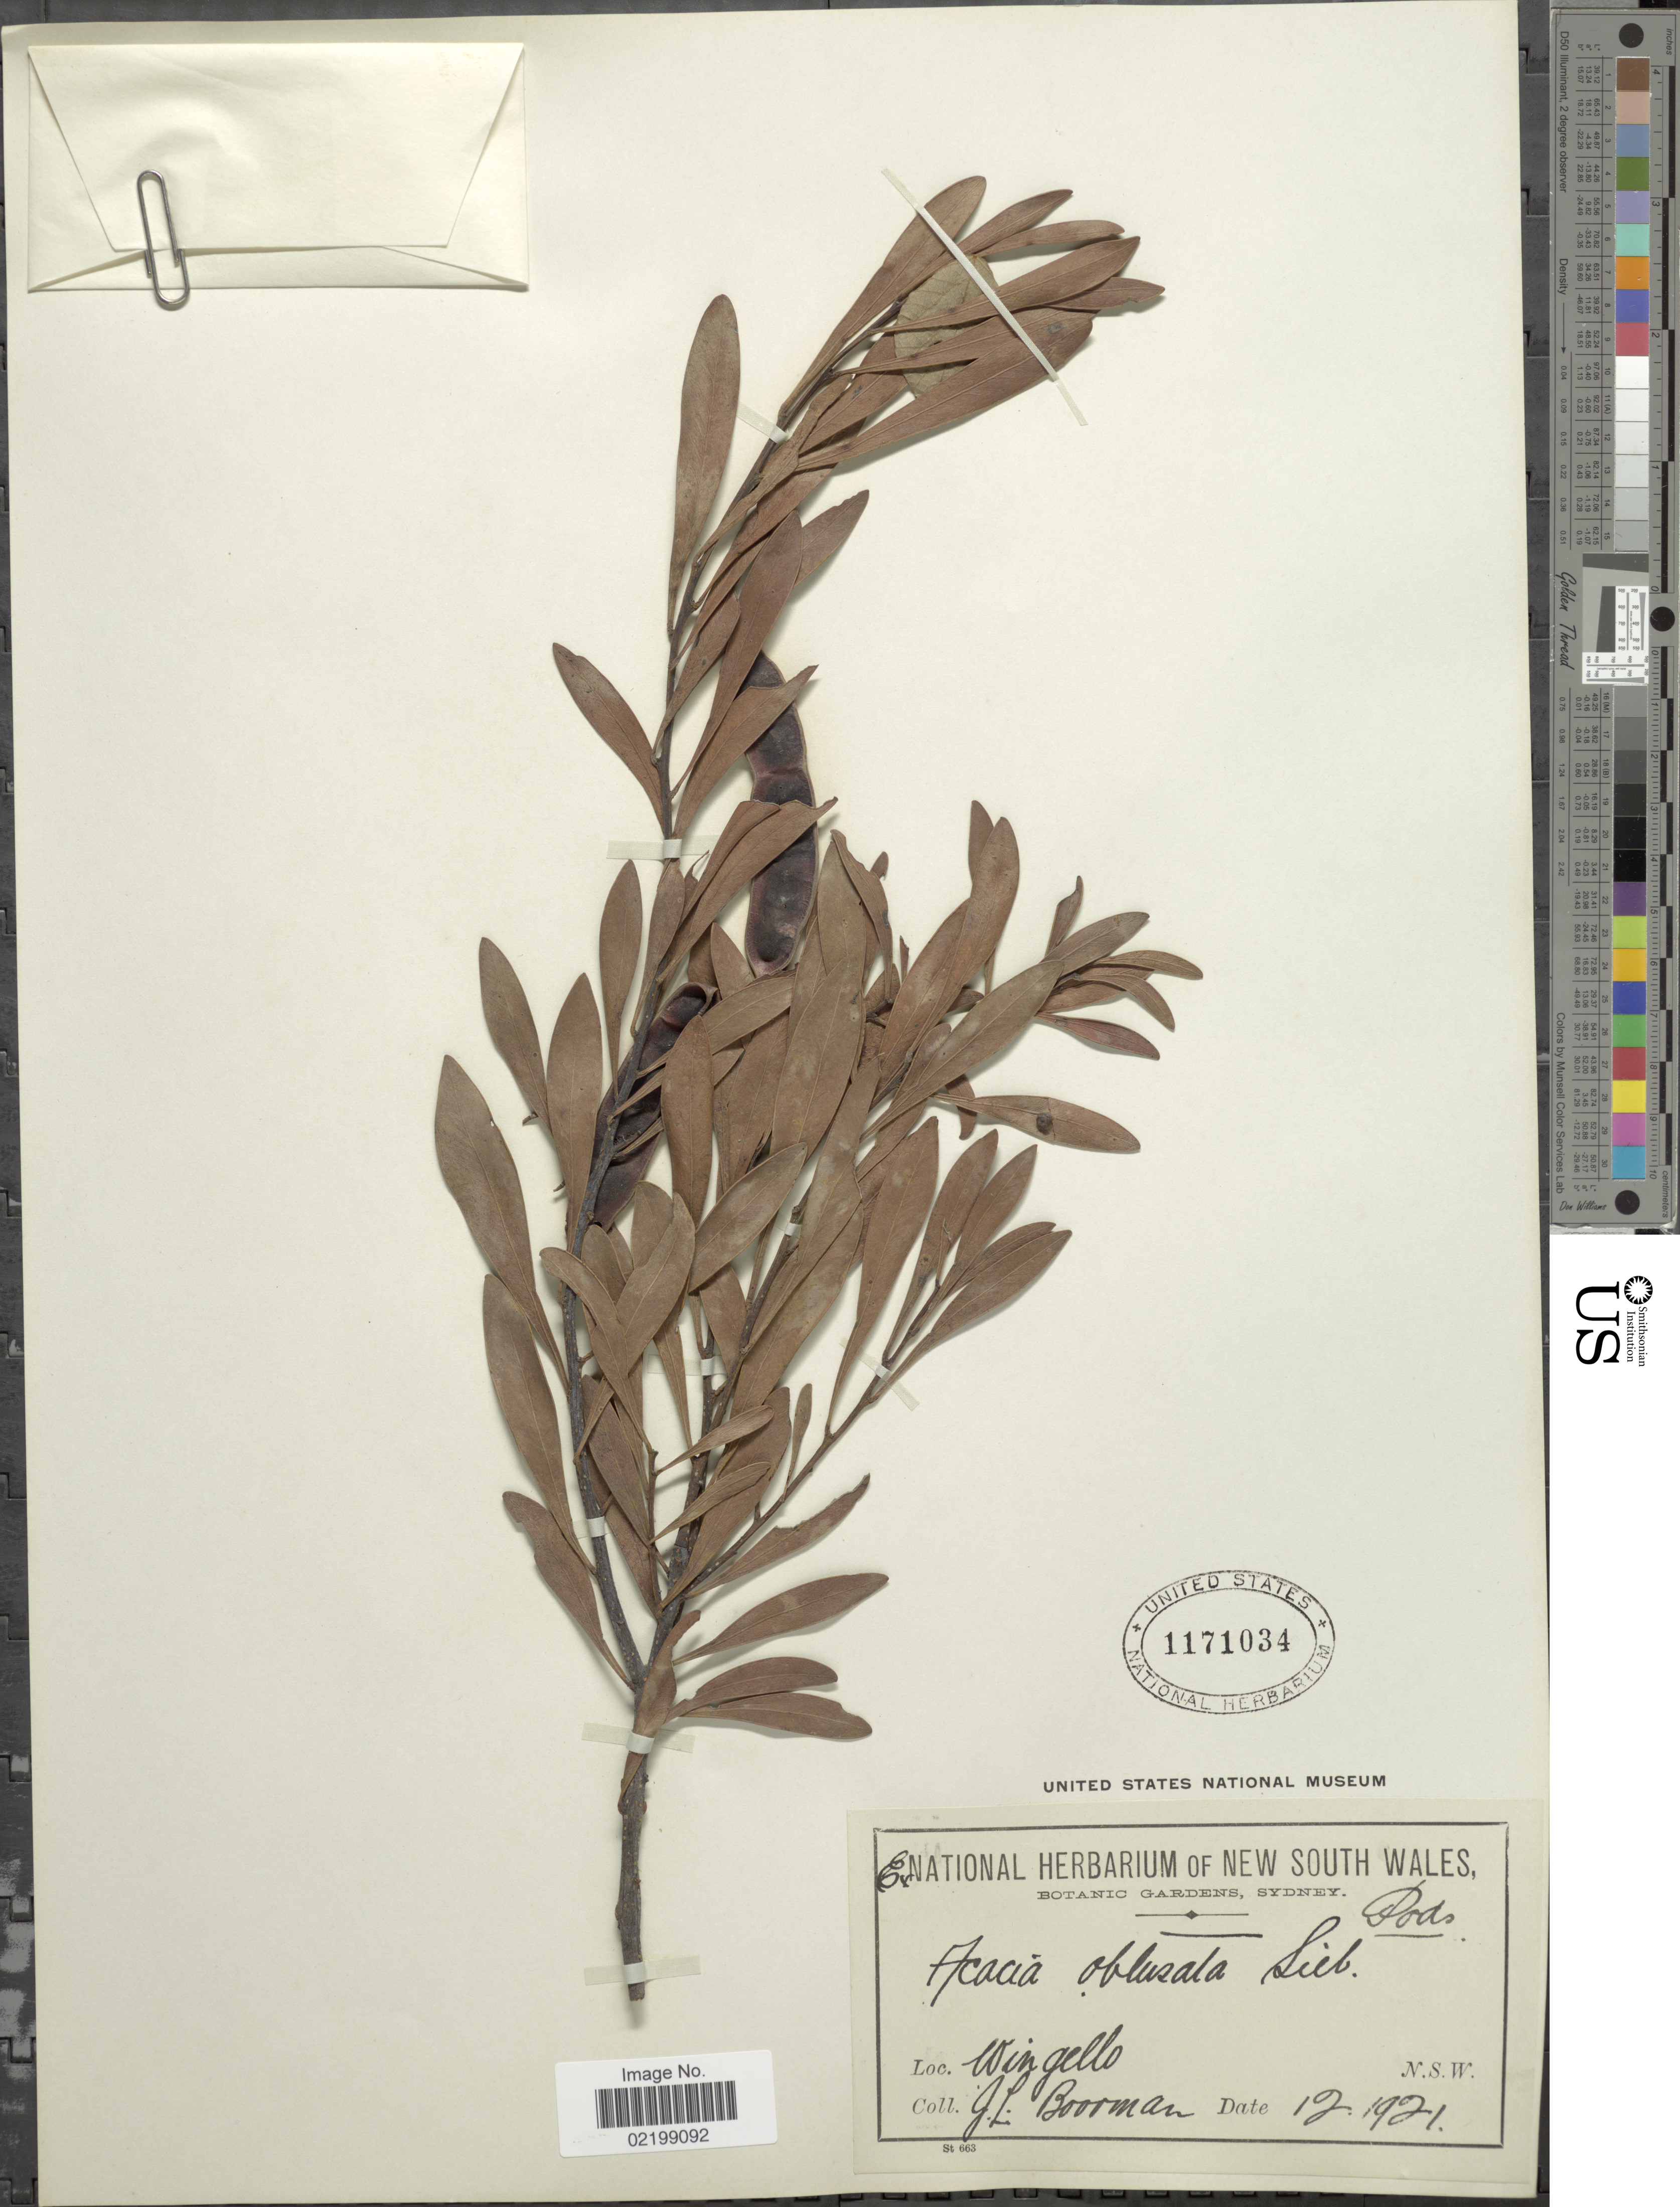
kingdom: Plantae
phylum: Tracheophyta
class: Magnoliopsida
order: Fabales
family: Fabaceae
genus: Acacia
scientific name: Acacia obtusata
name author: Sieber ex DC.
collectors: J. Boorman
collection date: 1921-12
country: Australia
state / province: New South Wales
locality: Wingello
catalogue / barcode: US 1171034